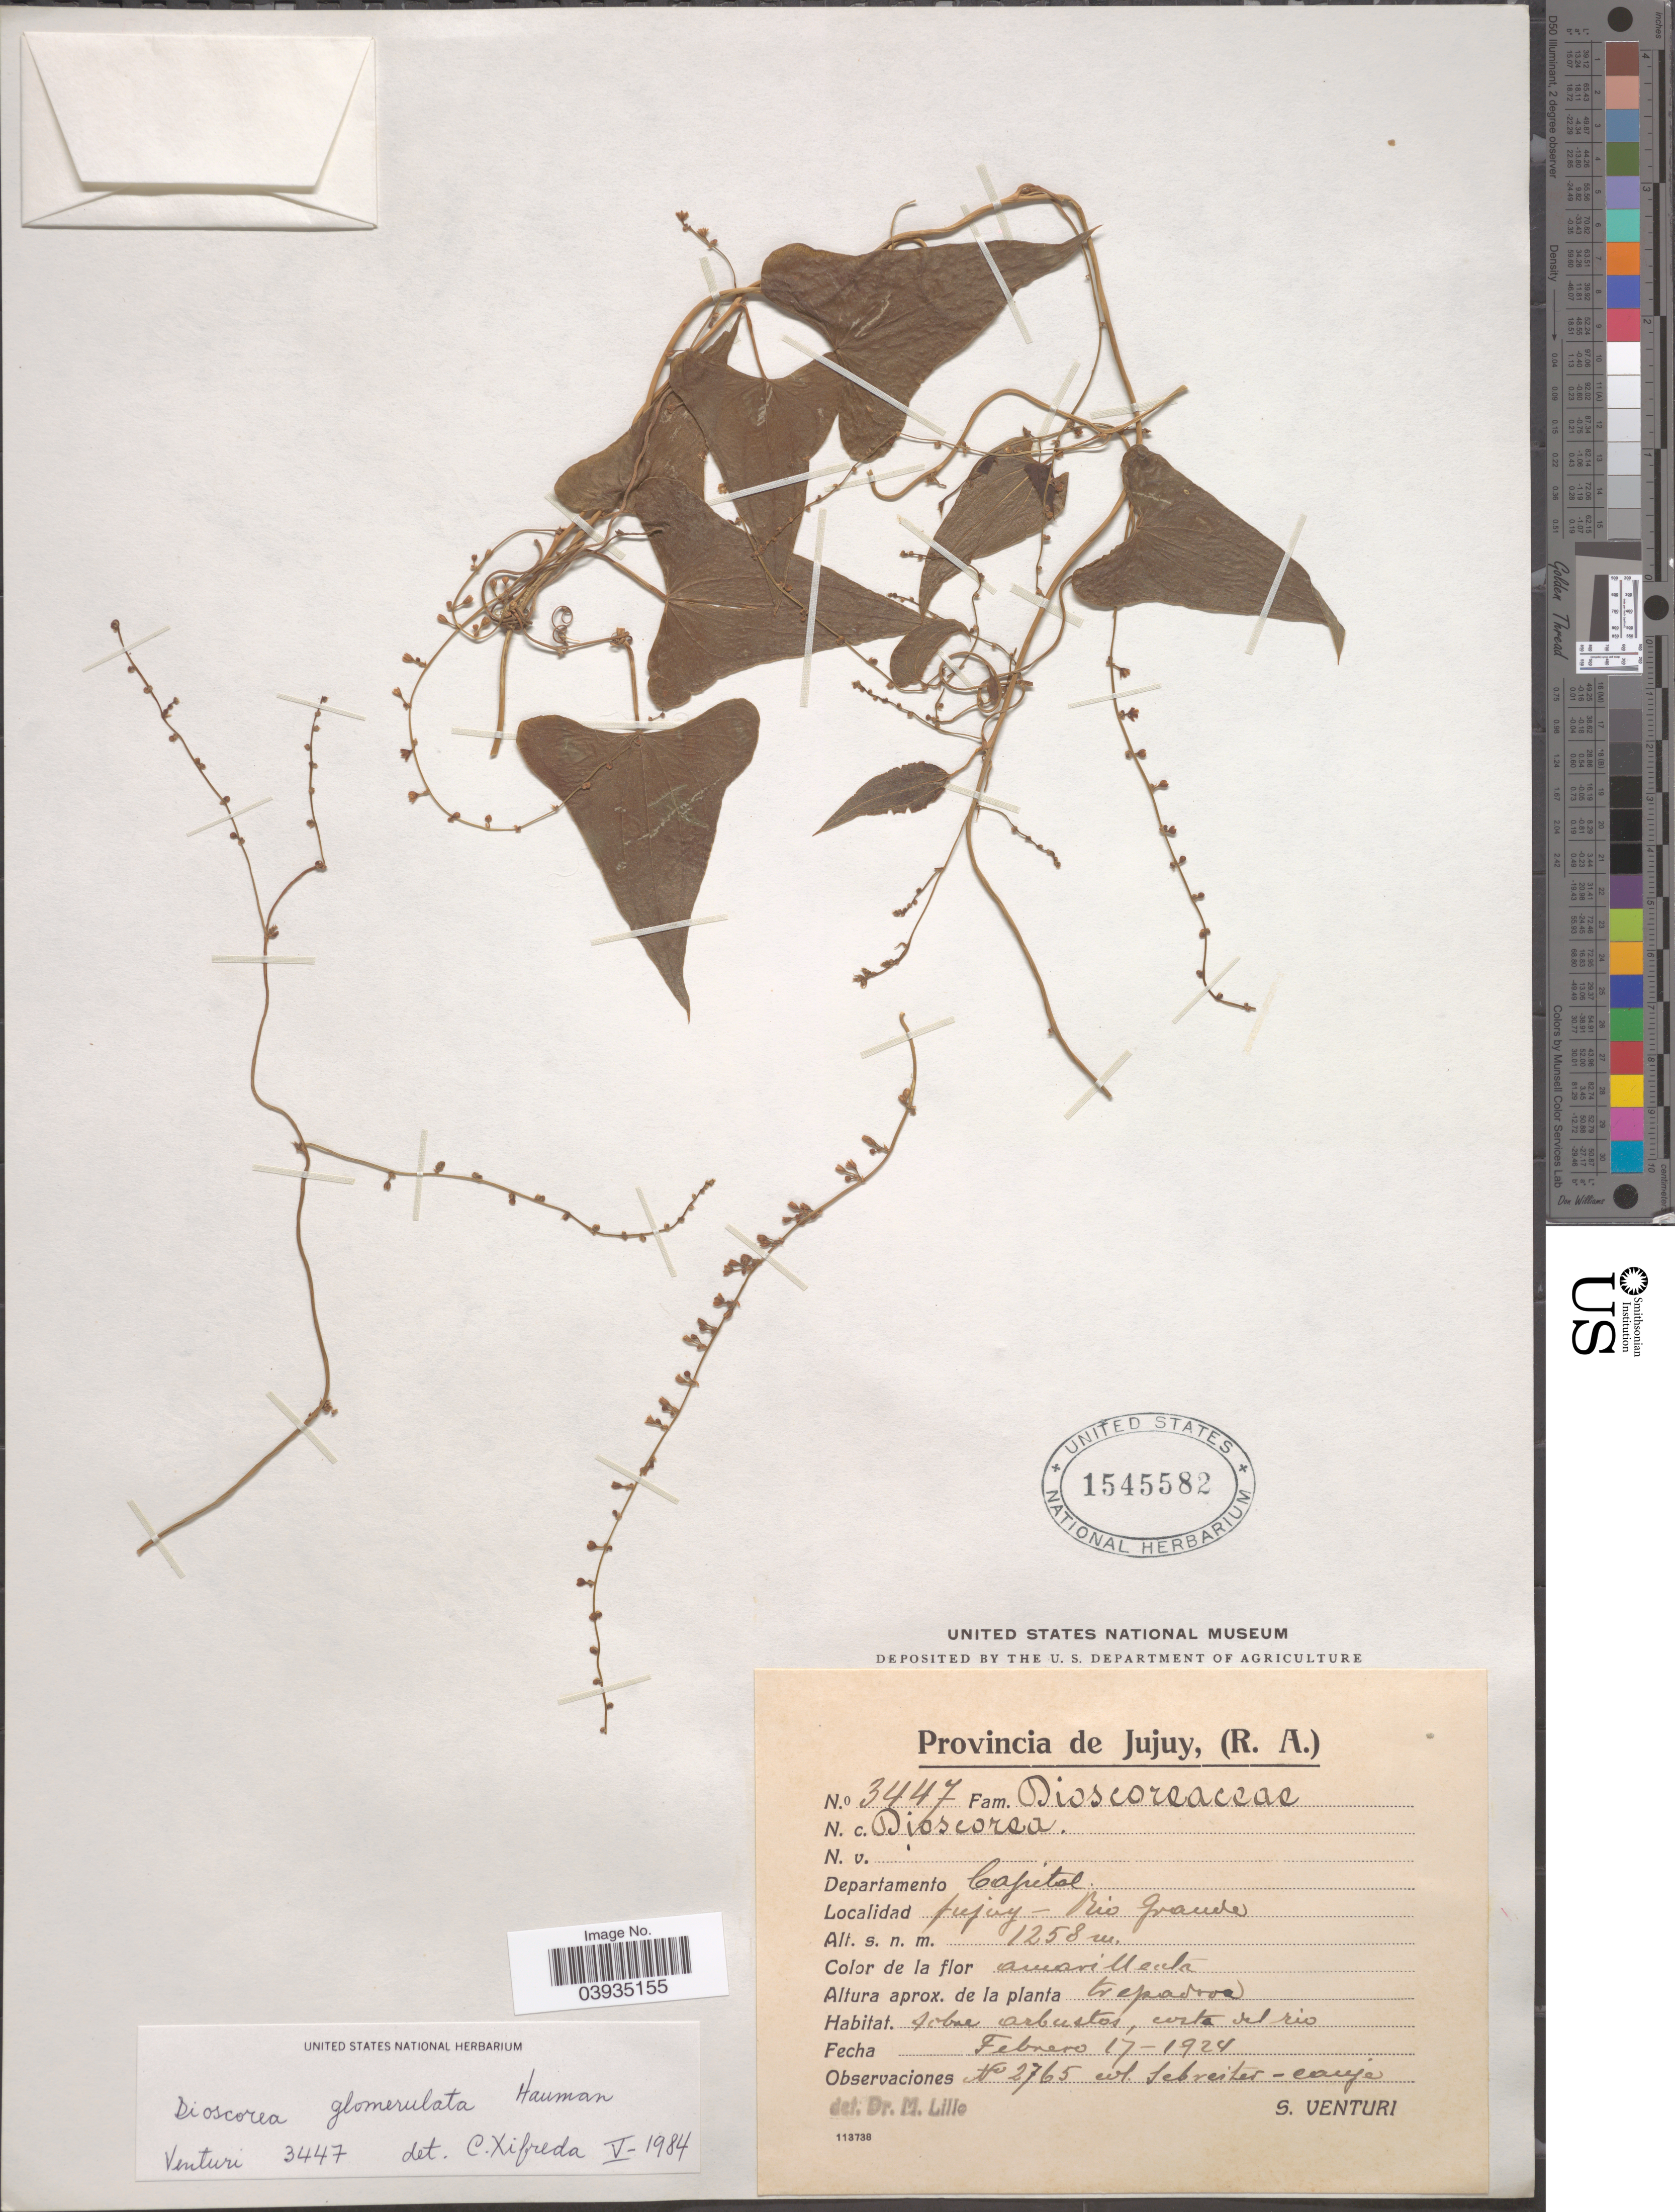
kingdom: Plantae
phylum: Tracheophyta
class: Liliopsida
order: Dioscoreales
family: Dioscoreaceae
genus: Dioscorea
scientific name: Dioscorea glomerulata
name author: Hauman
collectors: S. Venturi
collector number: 3447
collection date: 1924-02-17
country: Argentina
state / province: Jujuy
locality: Departamento Capital. Jujuy - Rio Grande.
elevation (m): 1258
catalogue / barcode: US 1545582